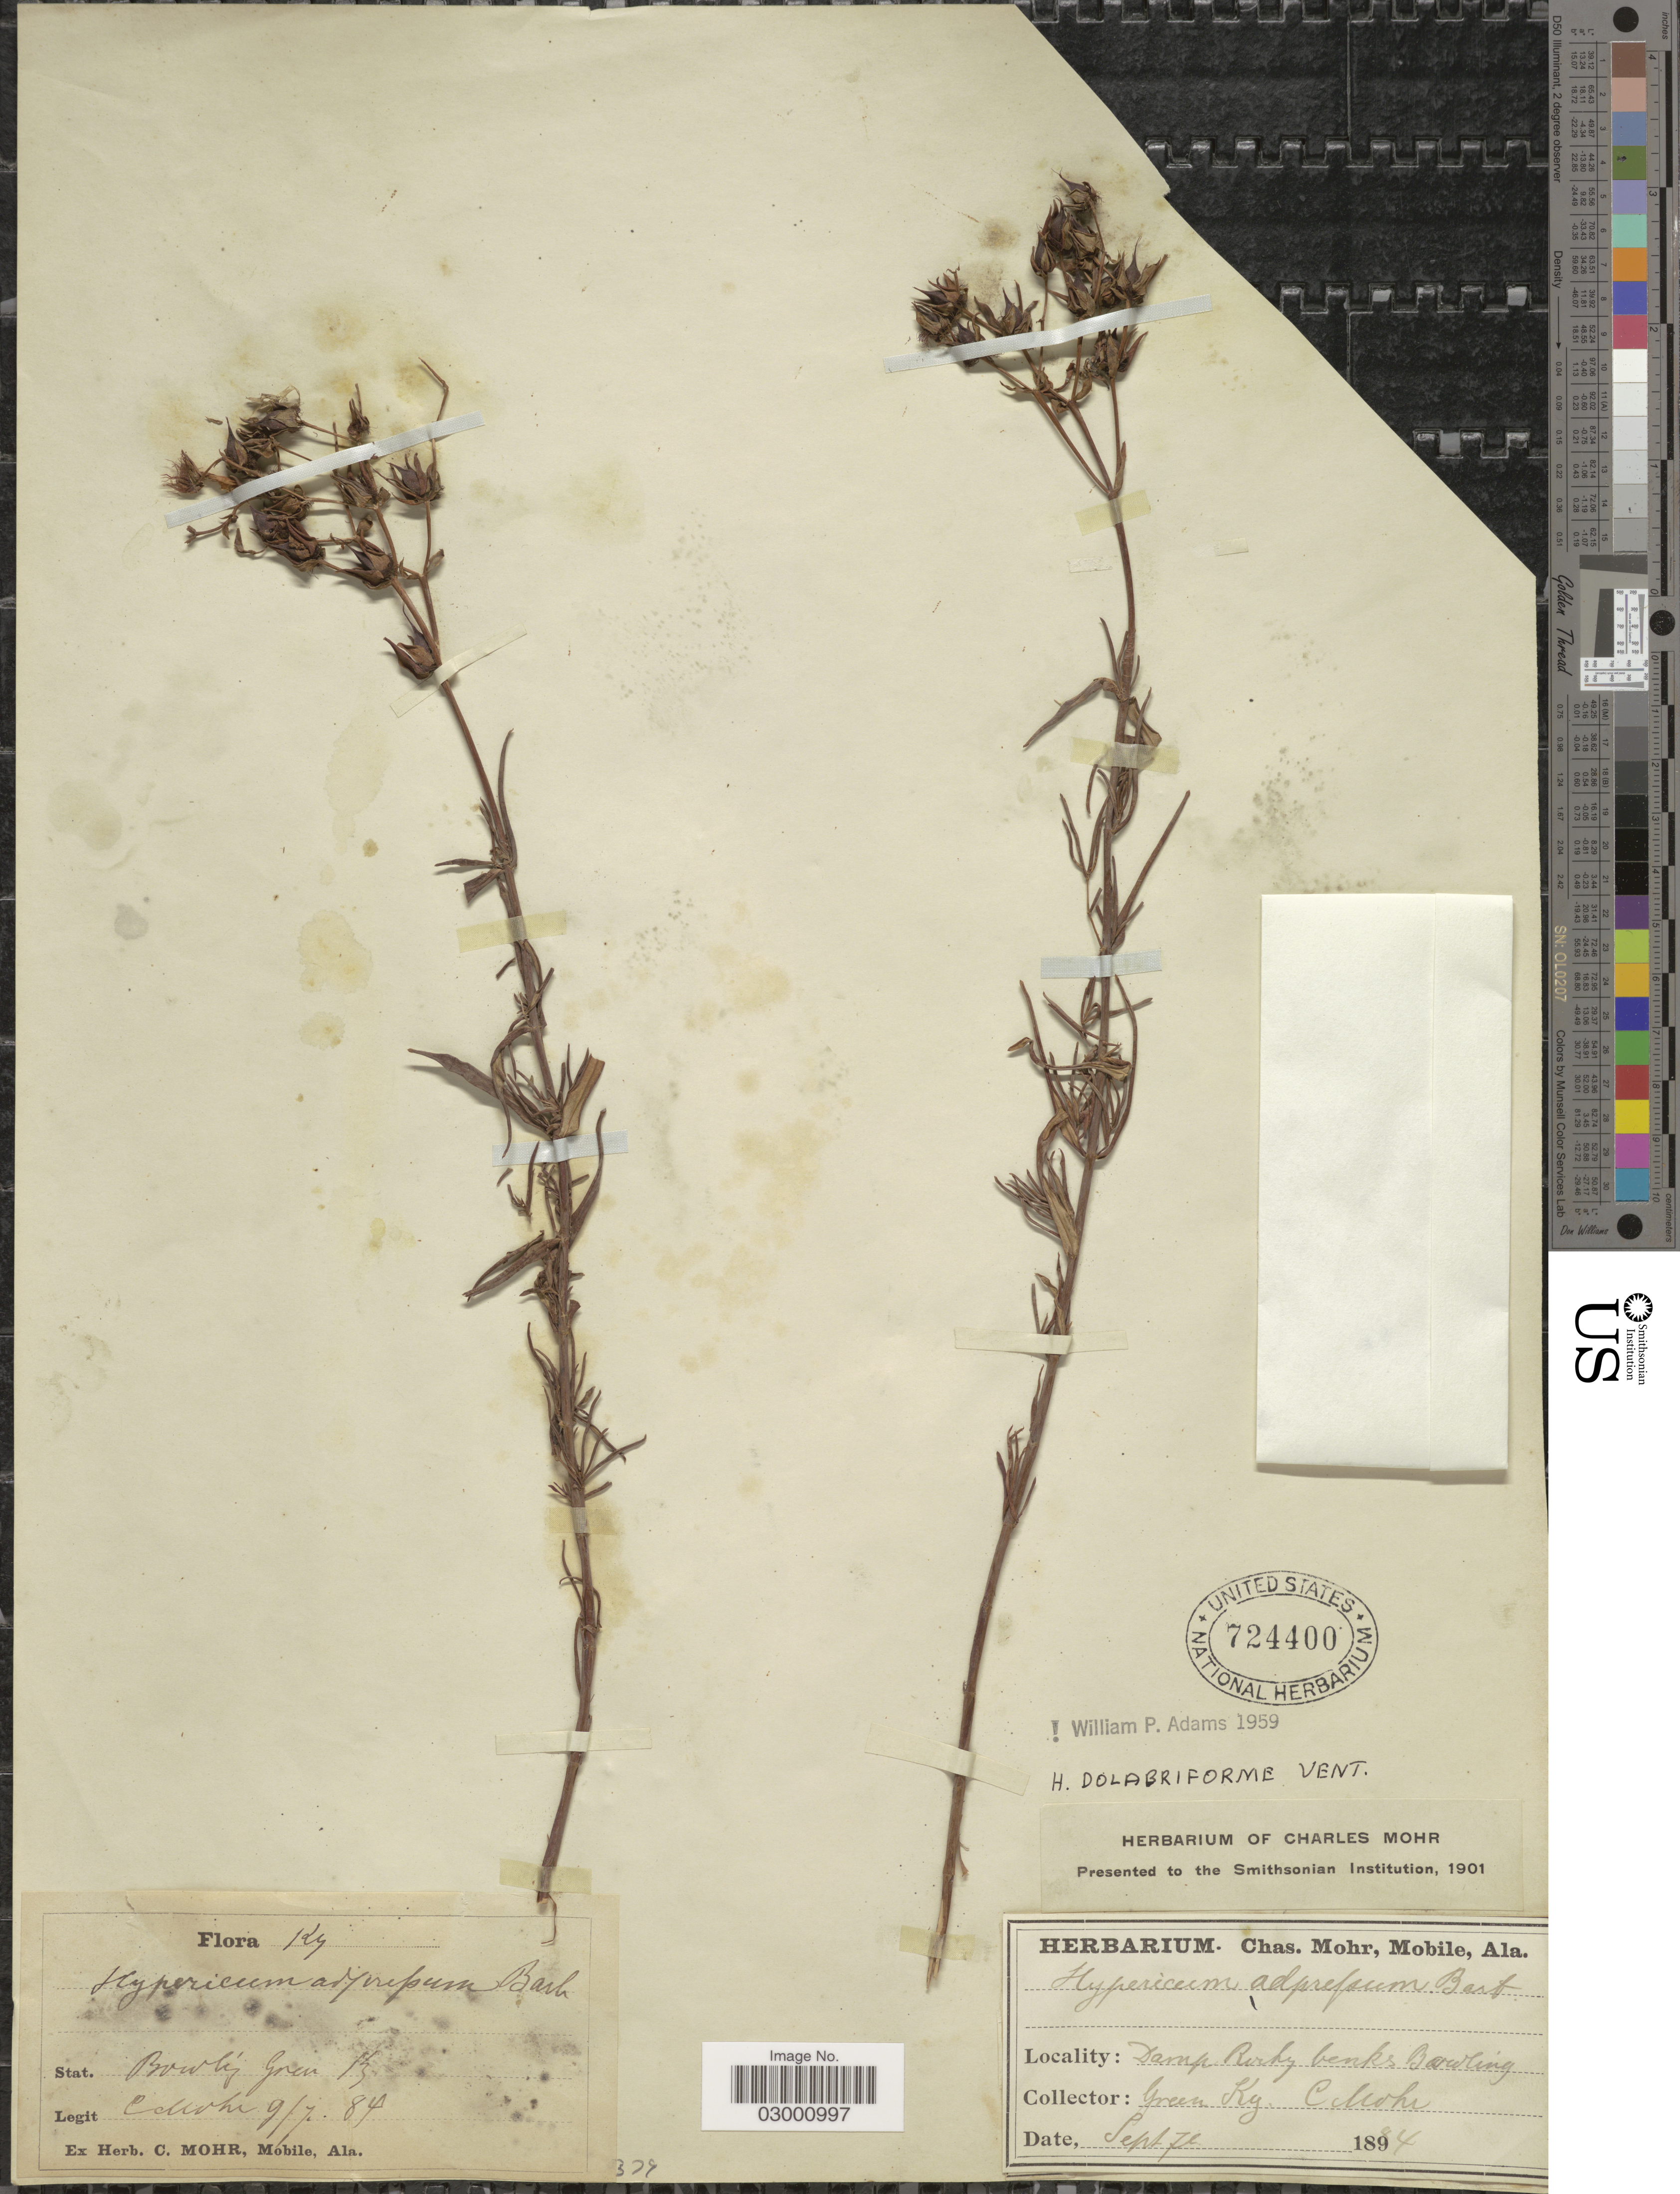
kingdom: Plantae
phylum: Tracheophyta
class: Magnoliopsida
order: Malpighiales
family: Hypericaceae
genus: Hypericum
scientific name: Hypericum dolabriforme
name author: Vent.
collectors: Mohr, C. T. (herbarium)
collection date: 1894-09-07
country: United States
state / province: Kentucky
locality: Damp Rocky banks Bowling Green Ky.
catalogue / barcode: US 724400